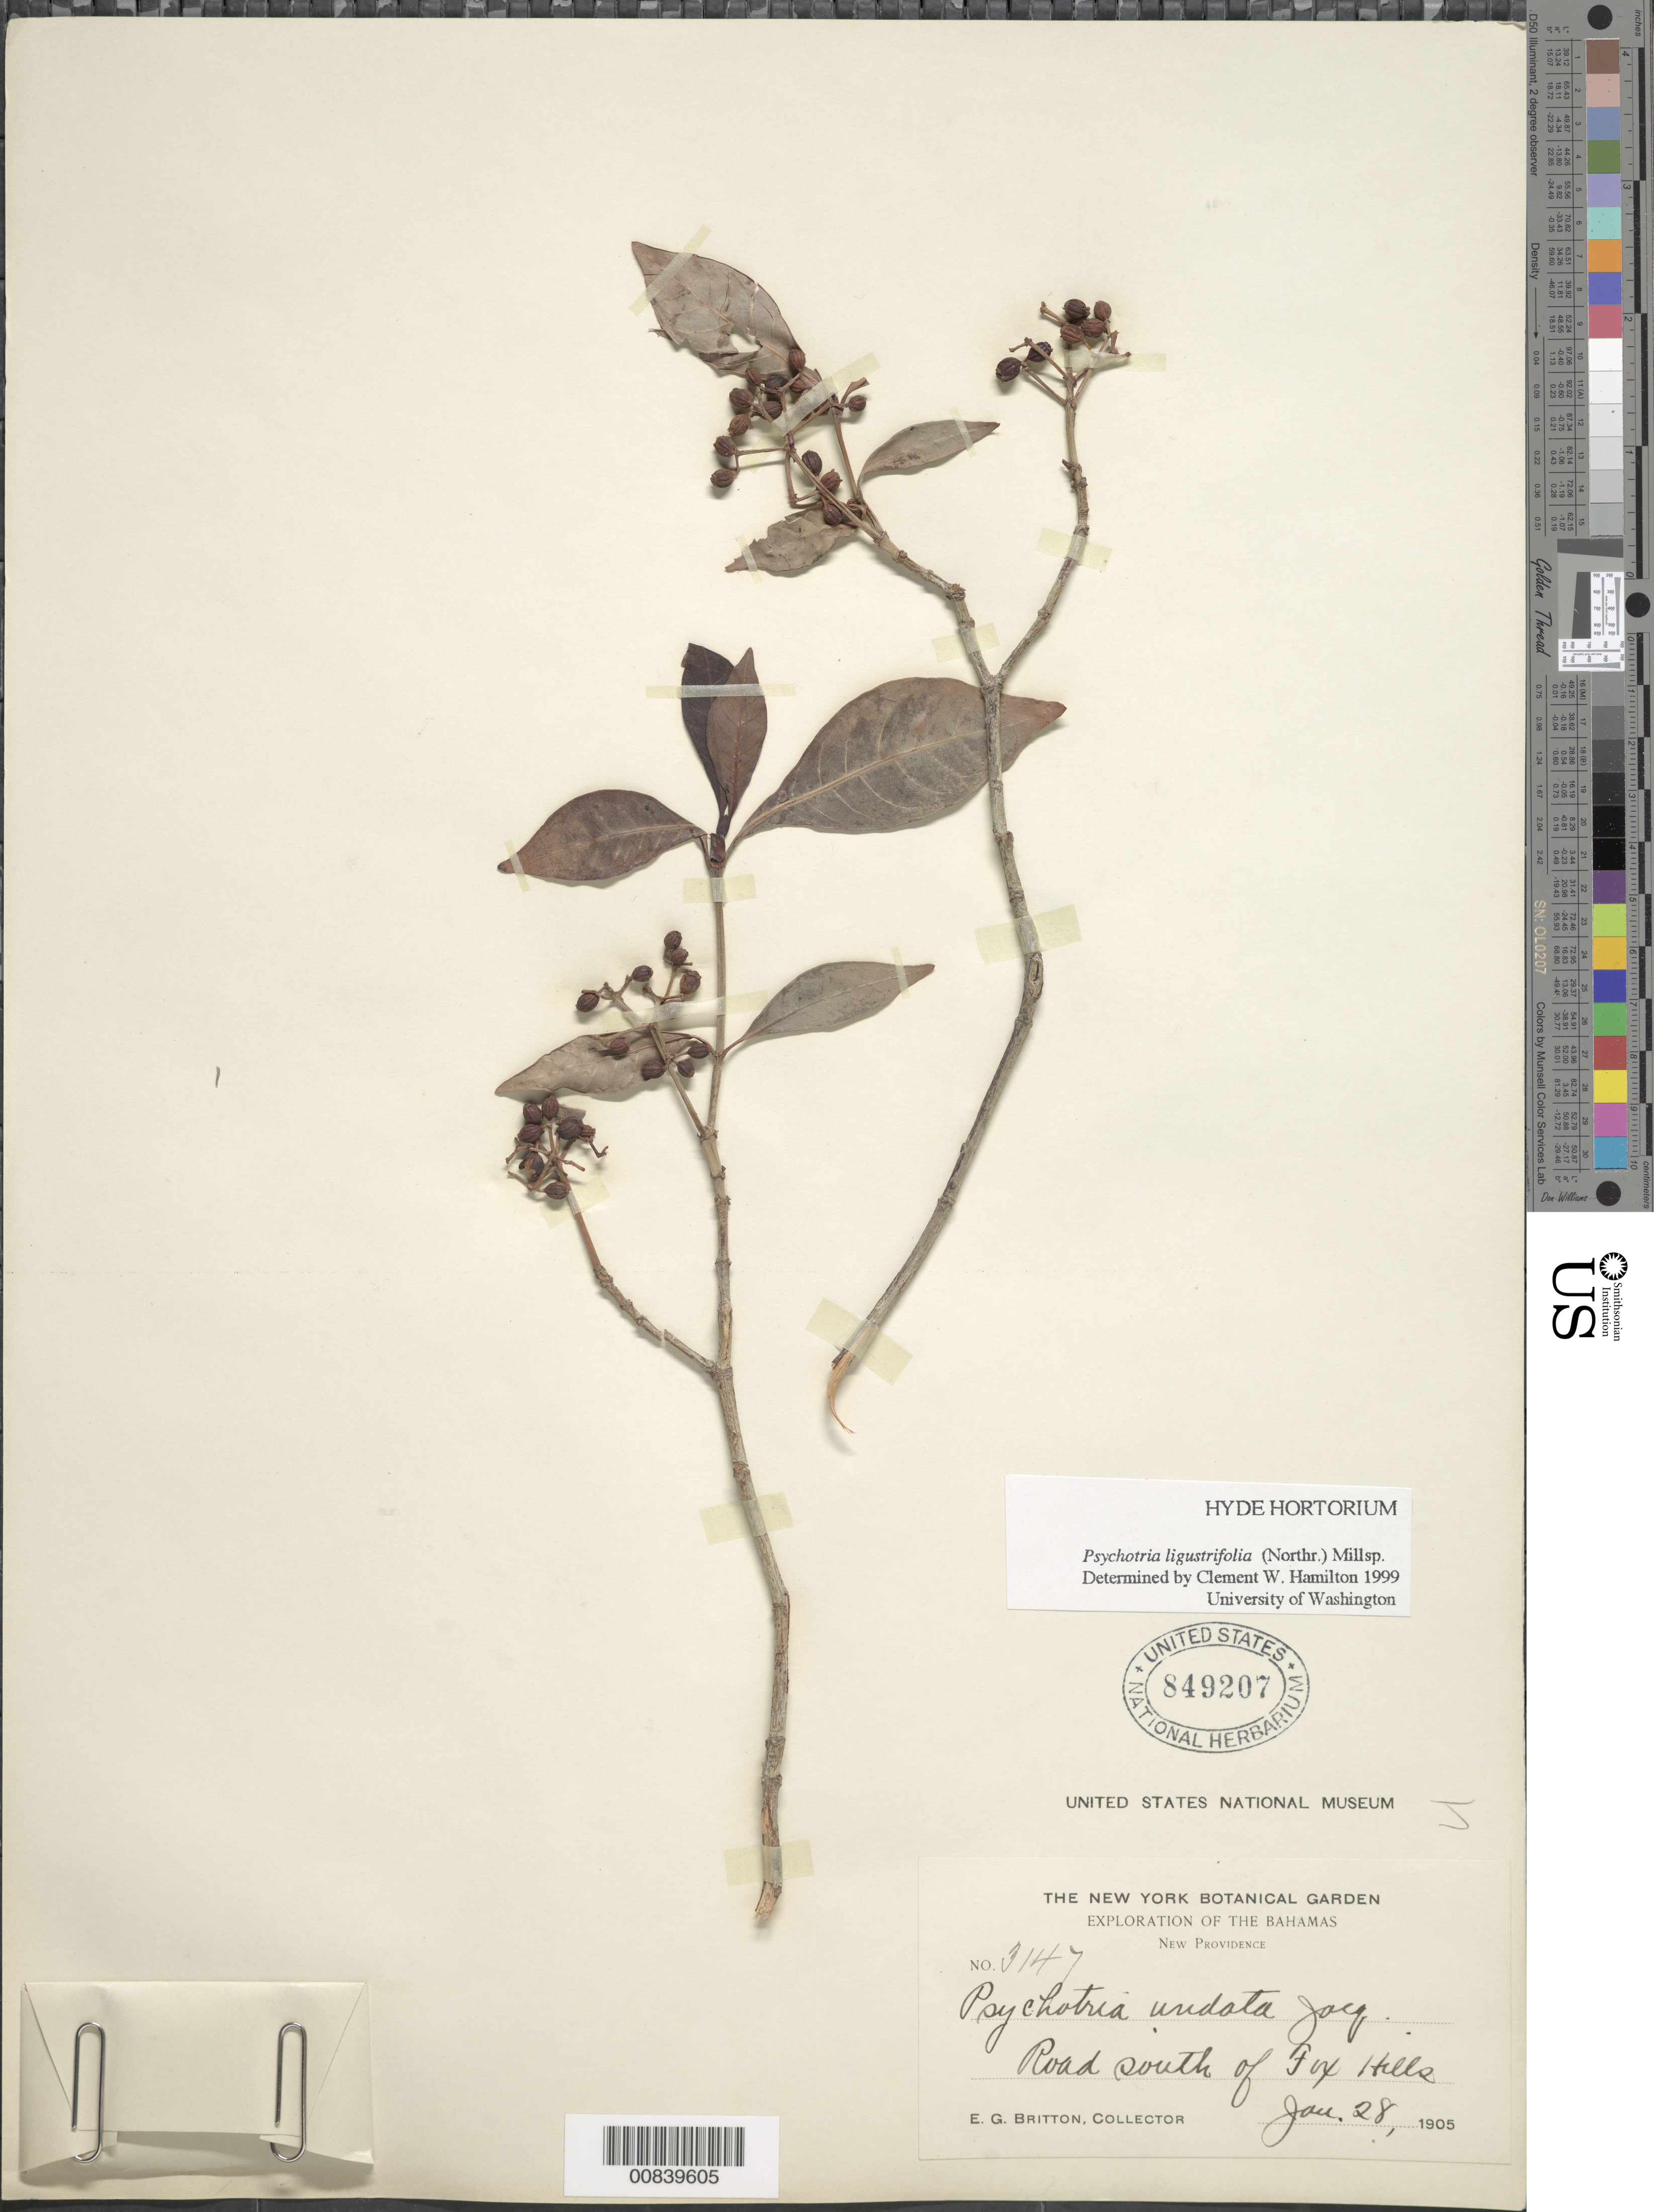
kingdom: Plantae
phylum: Tracheophyta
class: Magnoliopsida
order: Gentianales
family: Rubiaceae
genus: Psychotria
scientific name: Psychotria ligustrifolia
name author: (Northr.) Millsp.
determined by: Hamilton, C. W.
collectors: E. G. Britton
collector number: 3147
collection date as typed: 28 Jan 1905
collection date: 1905-01-28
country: Bahamas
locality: New Providence. Road south of Fox Hills.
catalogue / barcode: US 849207